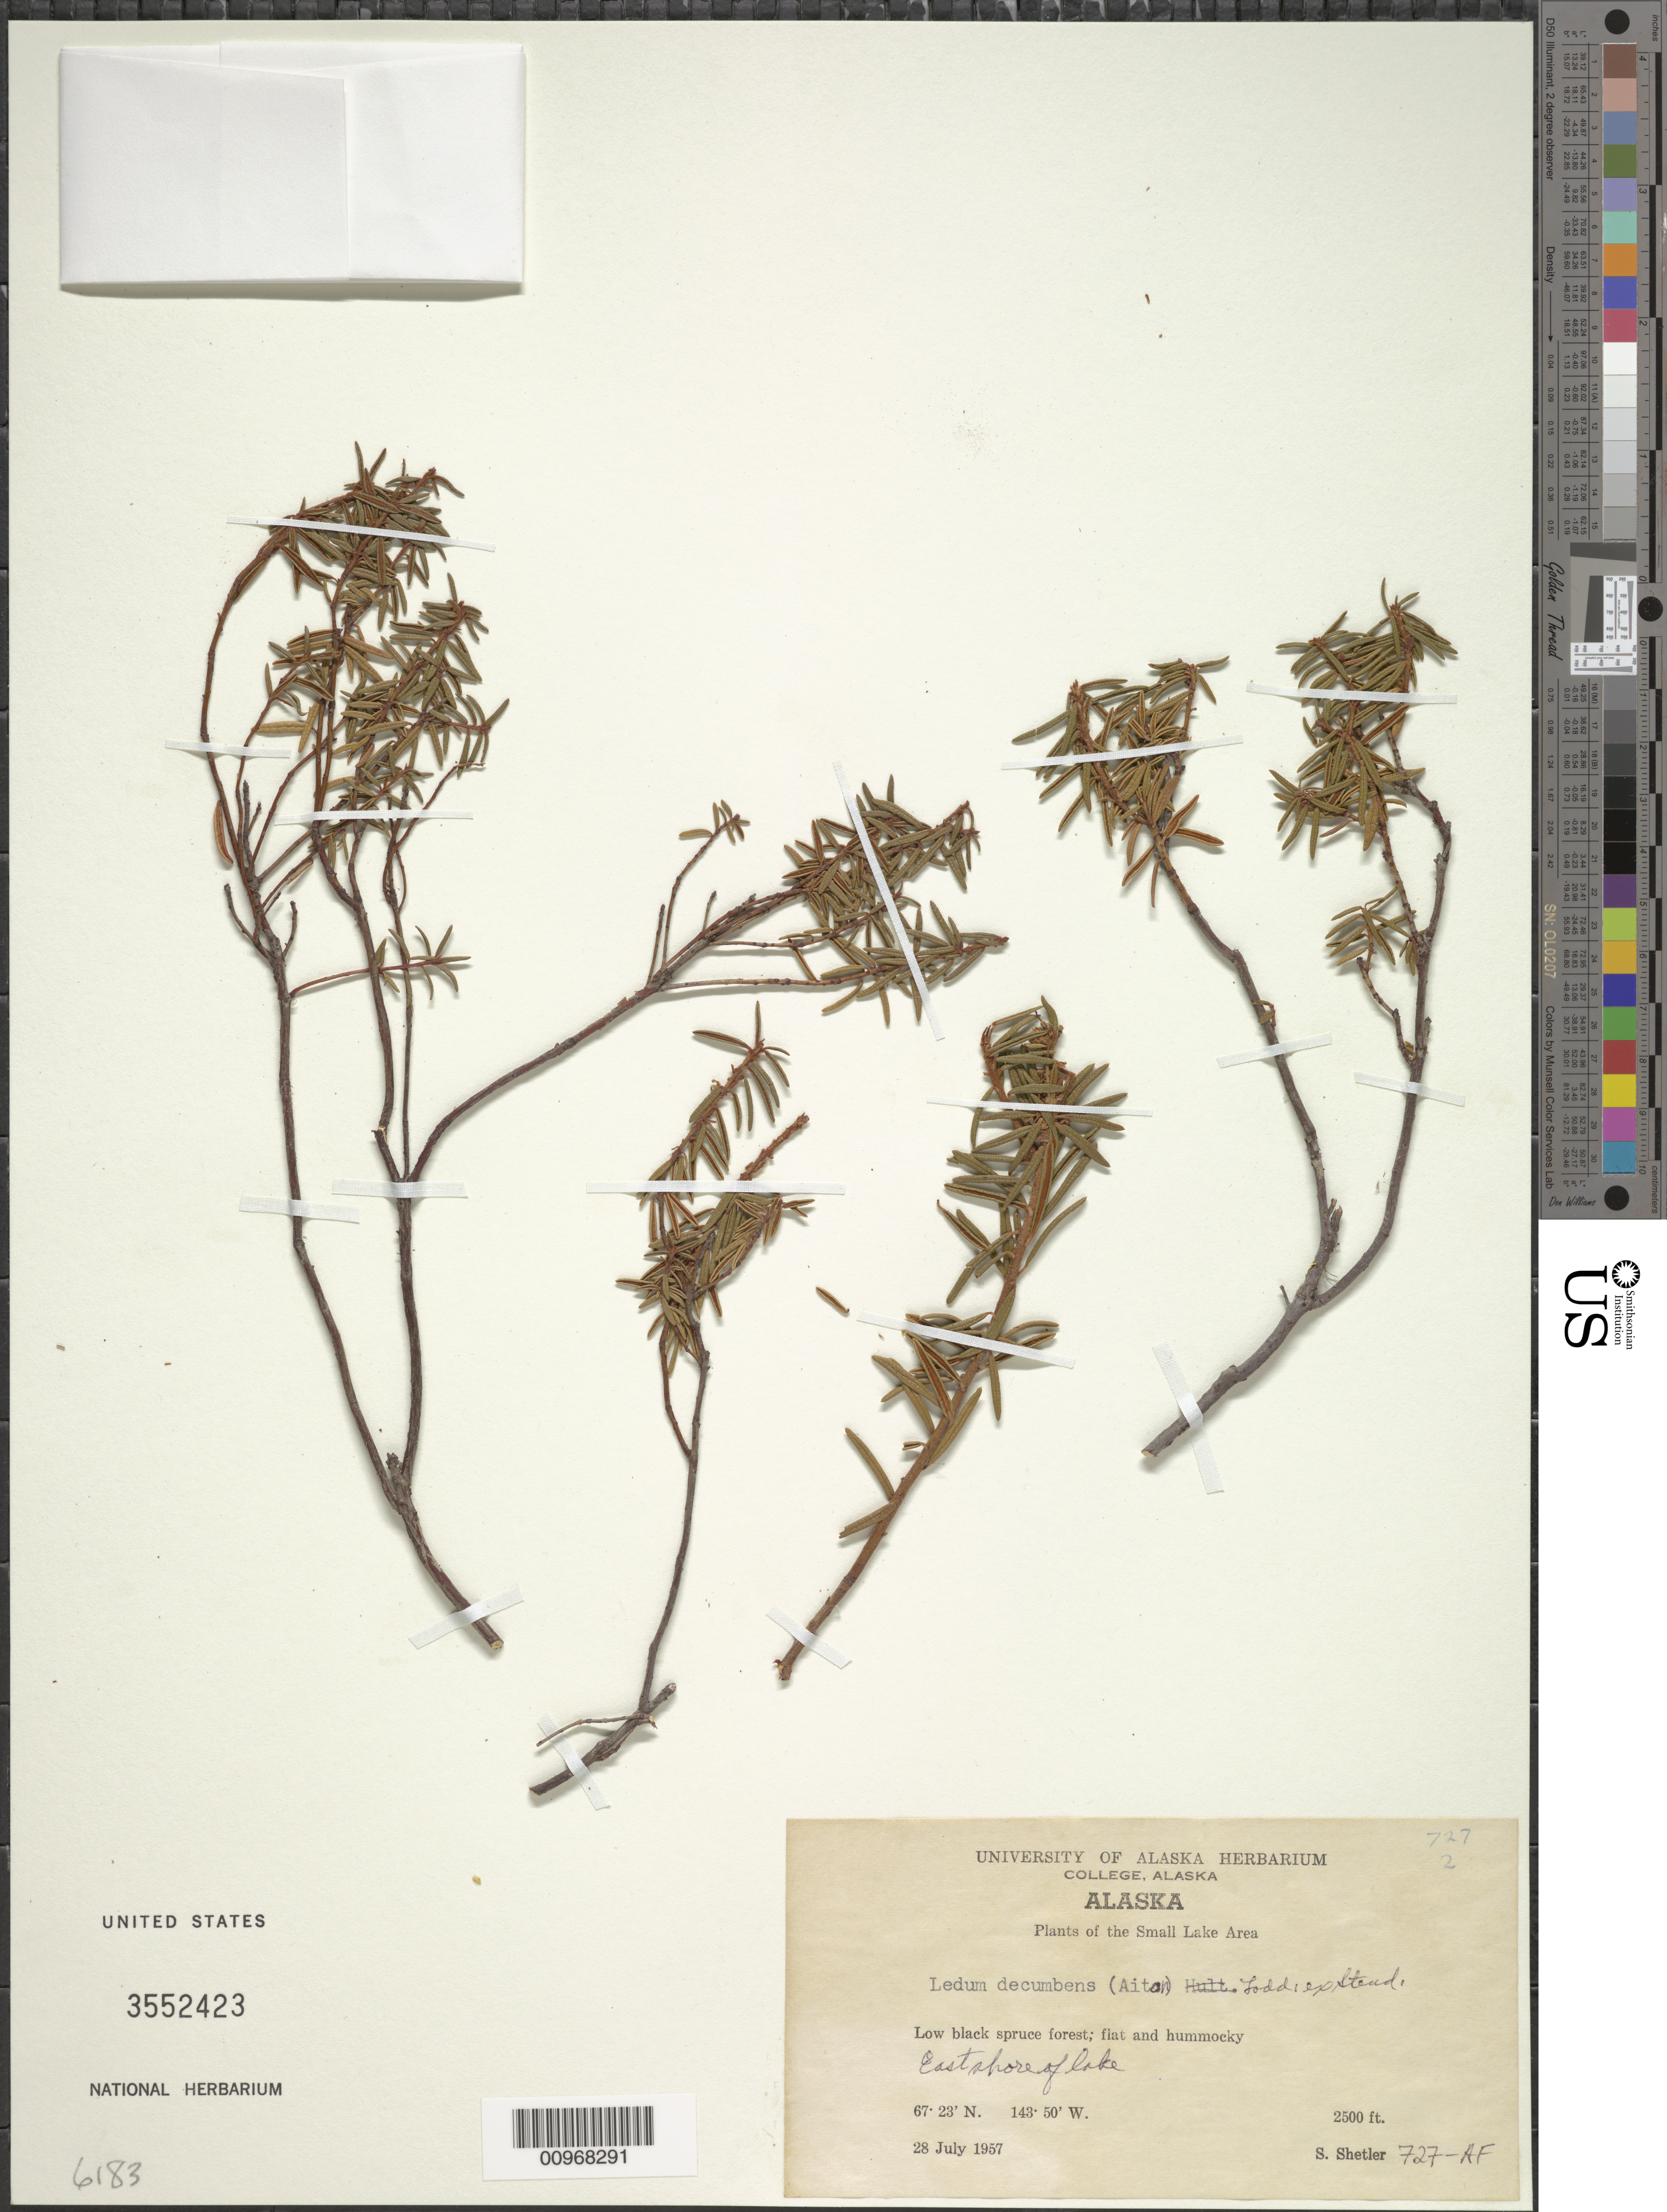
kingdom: Plantae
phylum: Tracheophyta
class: Magnoliopsida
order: Ericales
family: Ericaceae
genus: Ledum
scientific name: Ledum decumbens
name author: (Aiton) Lodd. ex Steud.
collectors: S. Shetler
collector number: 727-AF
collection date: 1957-07-28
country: United States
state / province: Alaska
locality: The Small Lake Area, Low Black spruce forest.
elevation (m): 762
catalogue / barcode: US 3552423